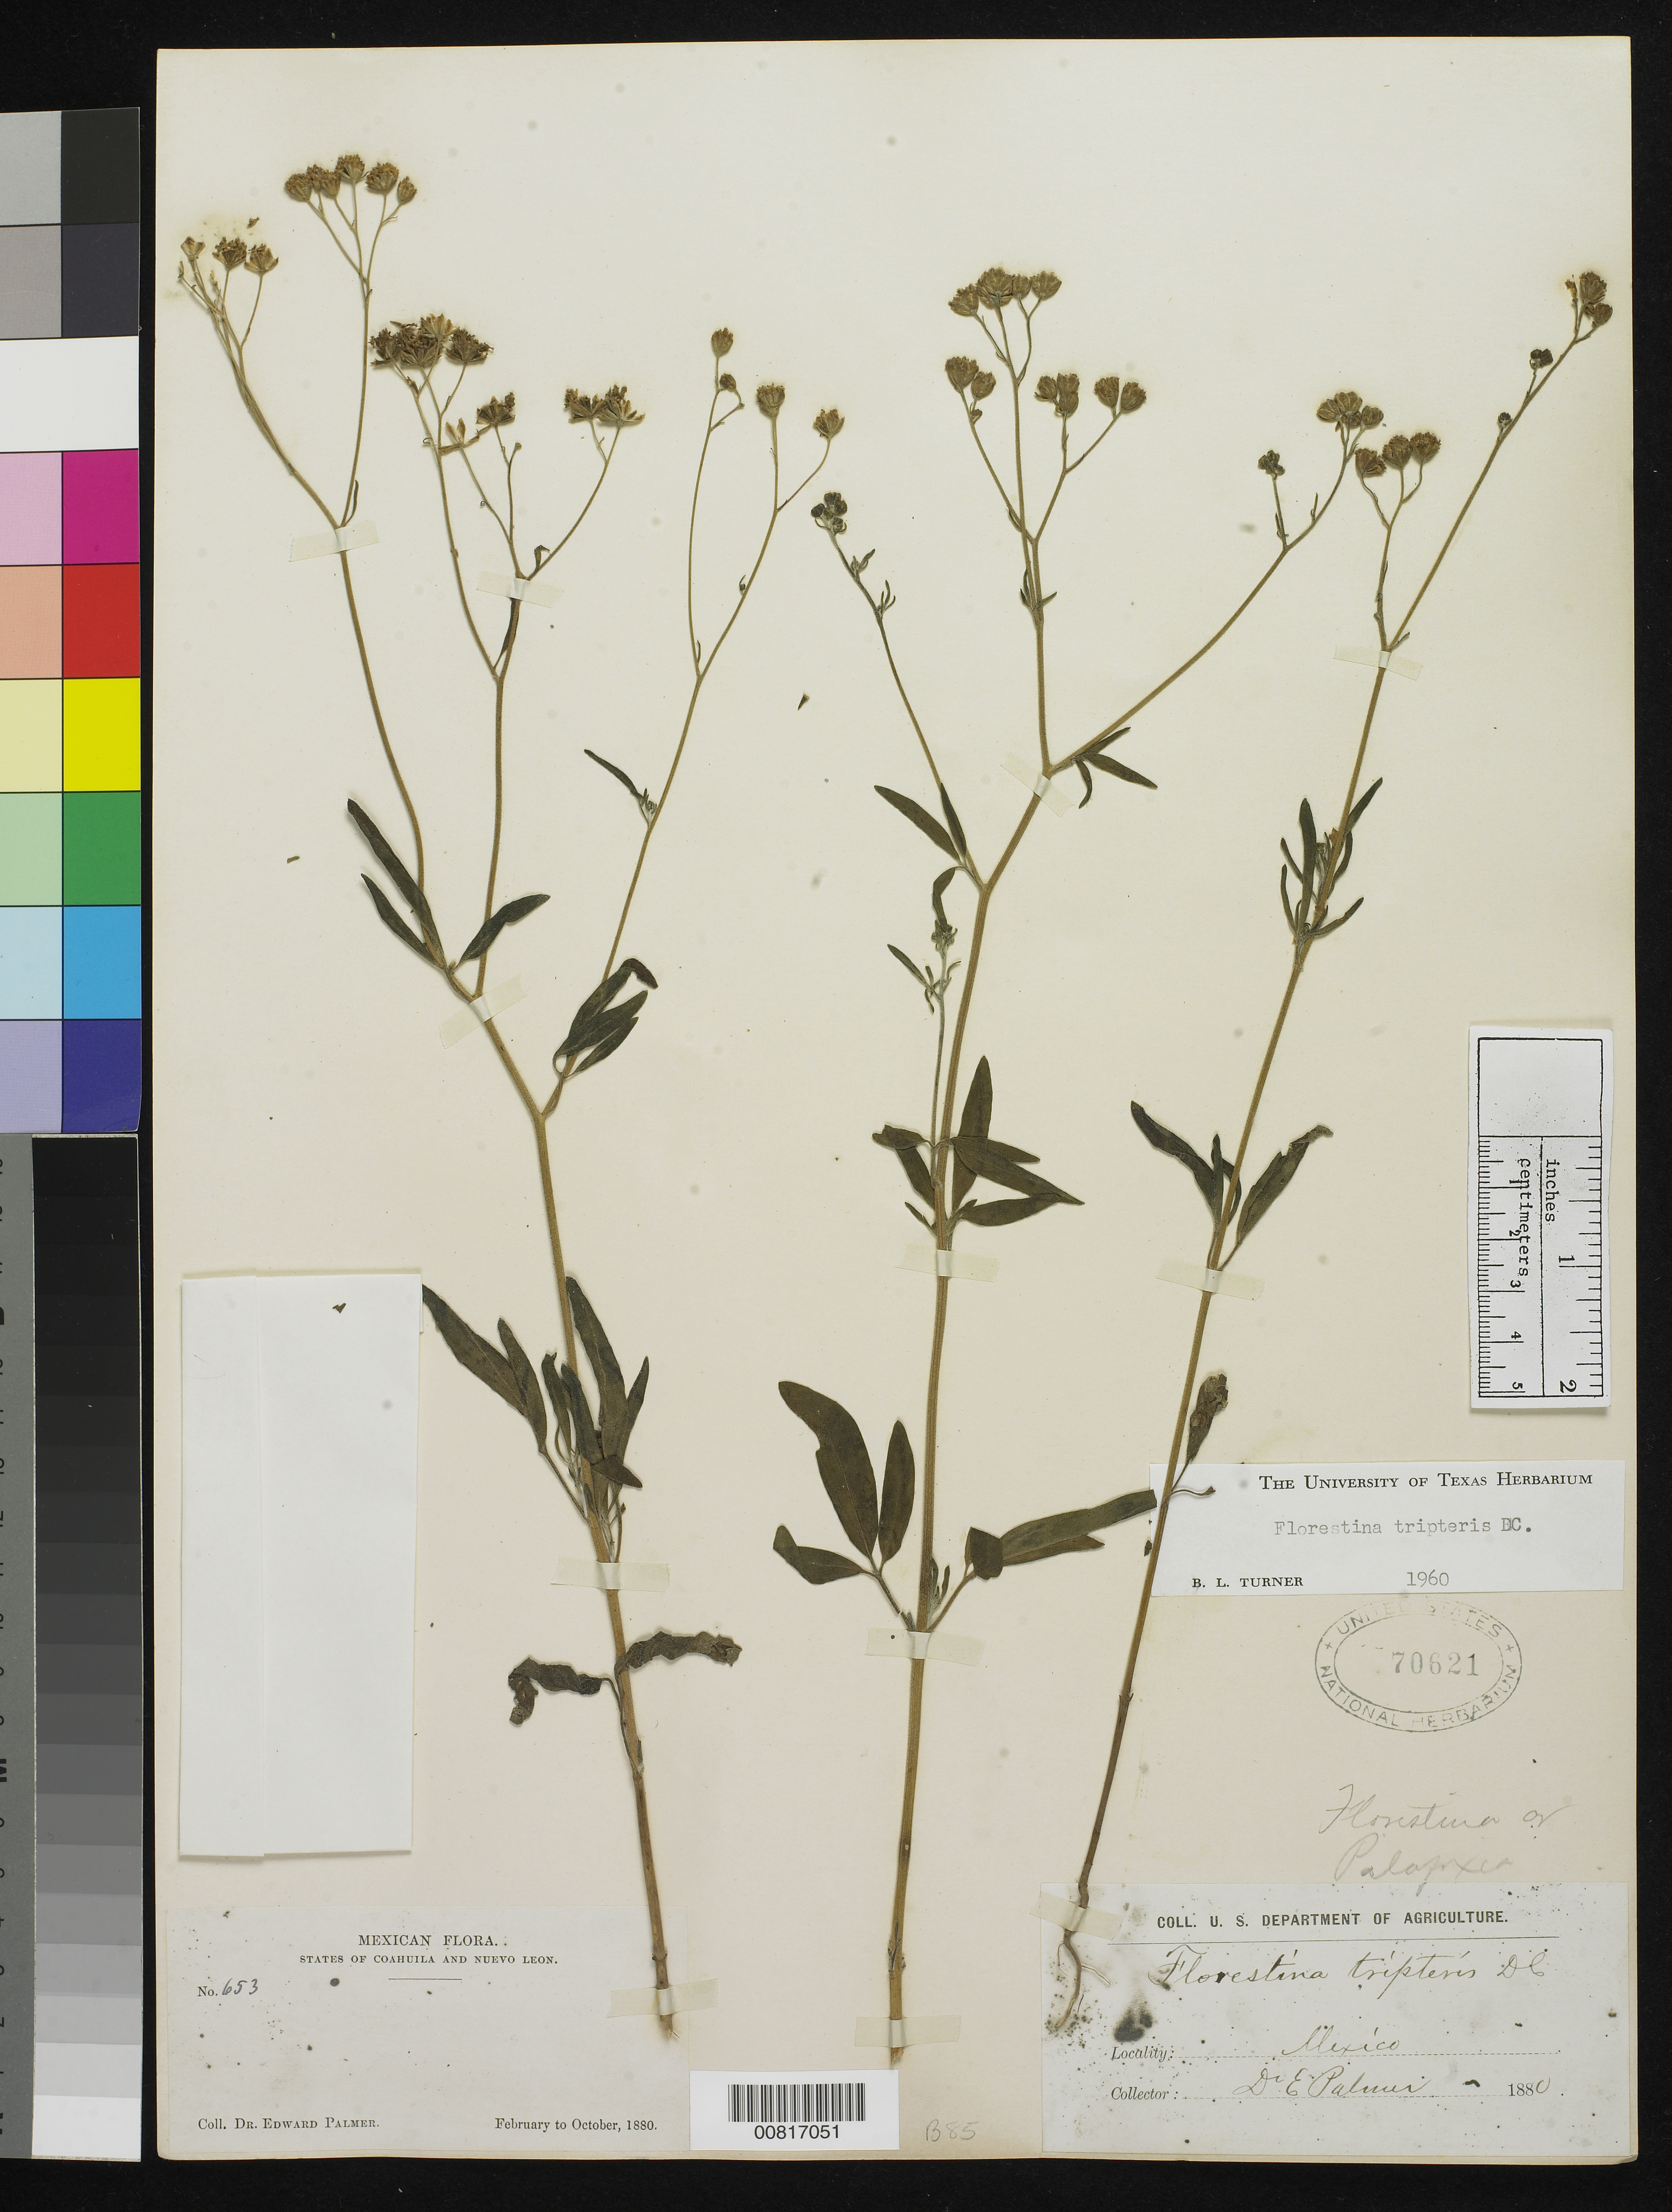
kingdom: Plantae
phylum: Tracheophyta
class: Magnoliopsida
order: Asterales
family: Asteraceae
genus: Florestina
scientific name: Florestina tripteris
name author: DC.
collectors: E. Palmer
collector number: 653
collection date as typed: Feb 1880 to -- Oct 1880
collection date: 1880-02/1880-10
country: Mexico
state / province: Coahuila / Nuevo León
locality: States of Coahuila and Nuevo León.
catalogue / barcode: US 70621